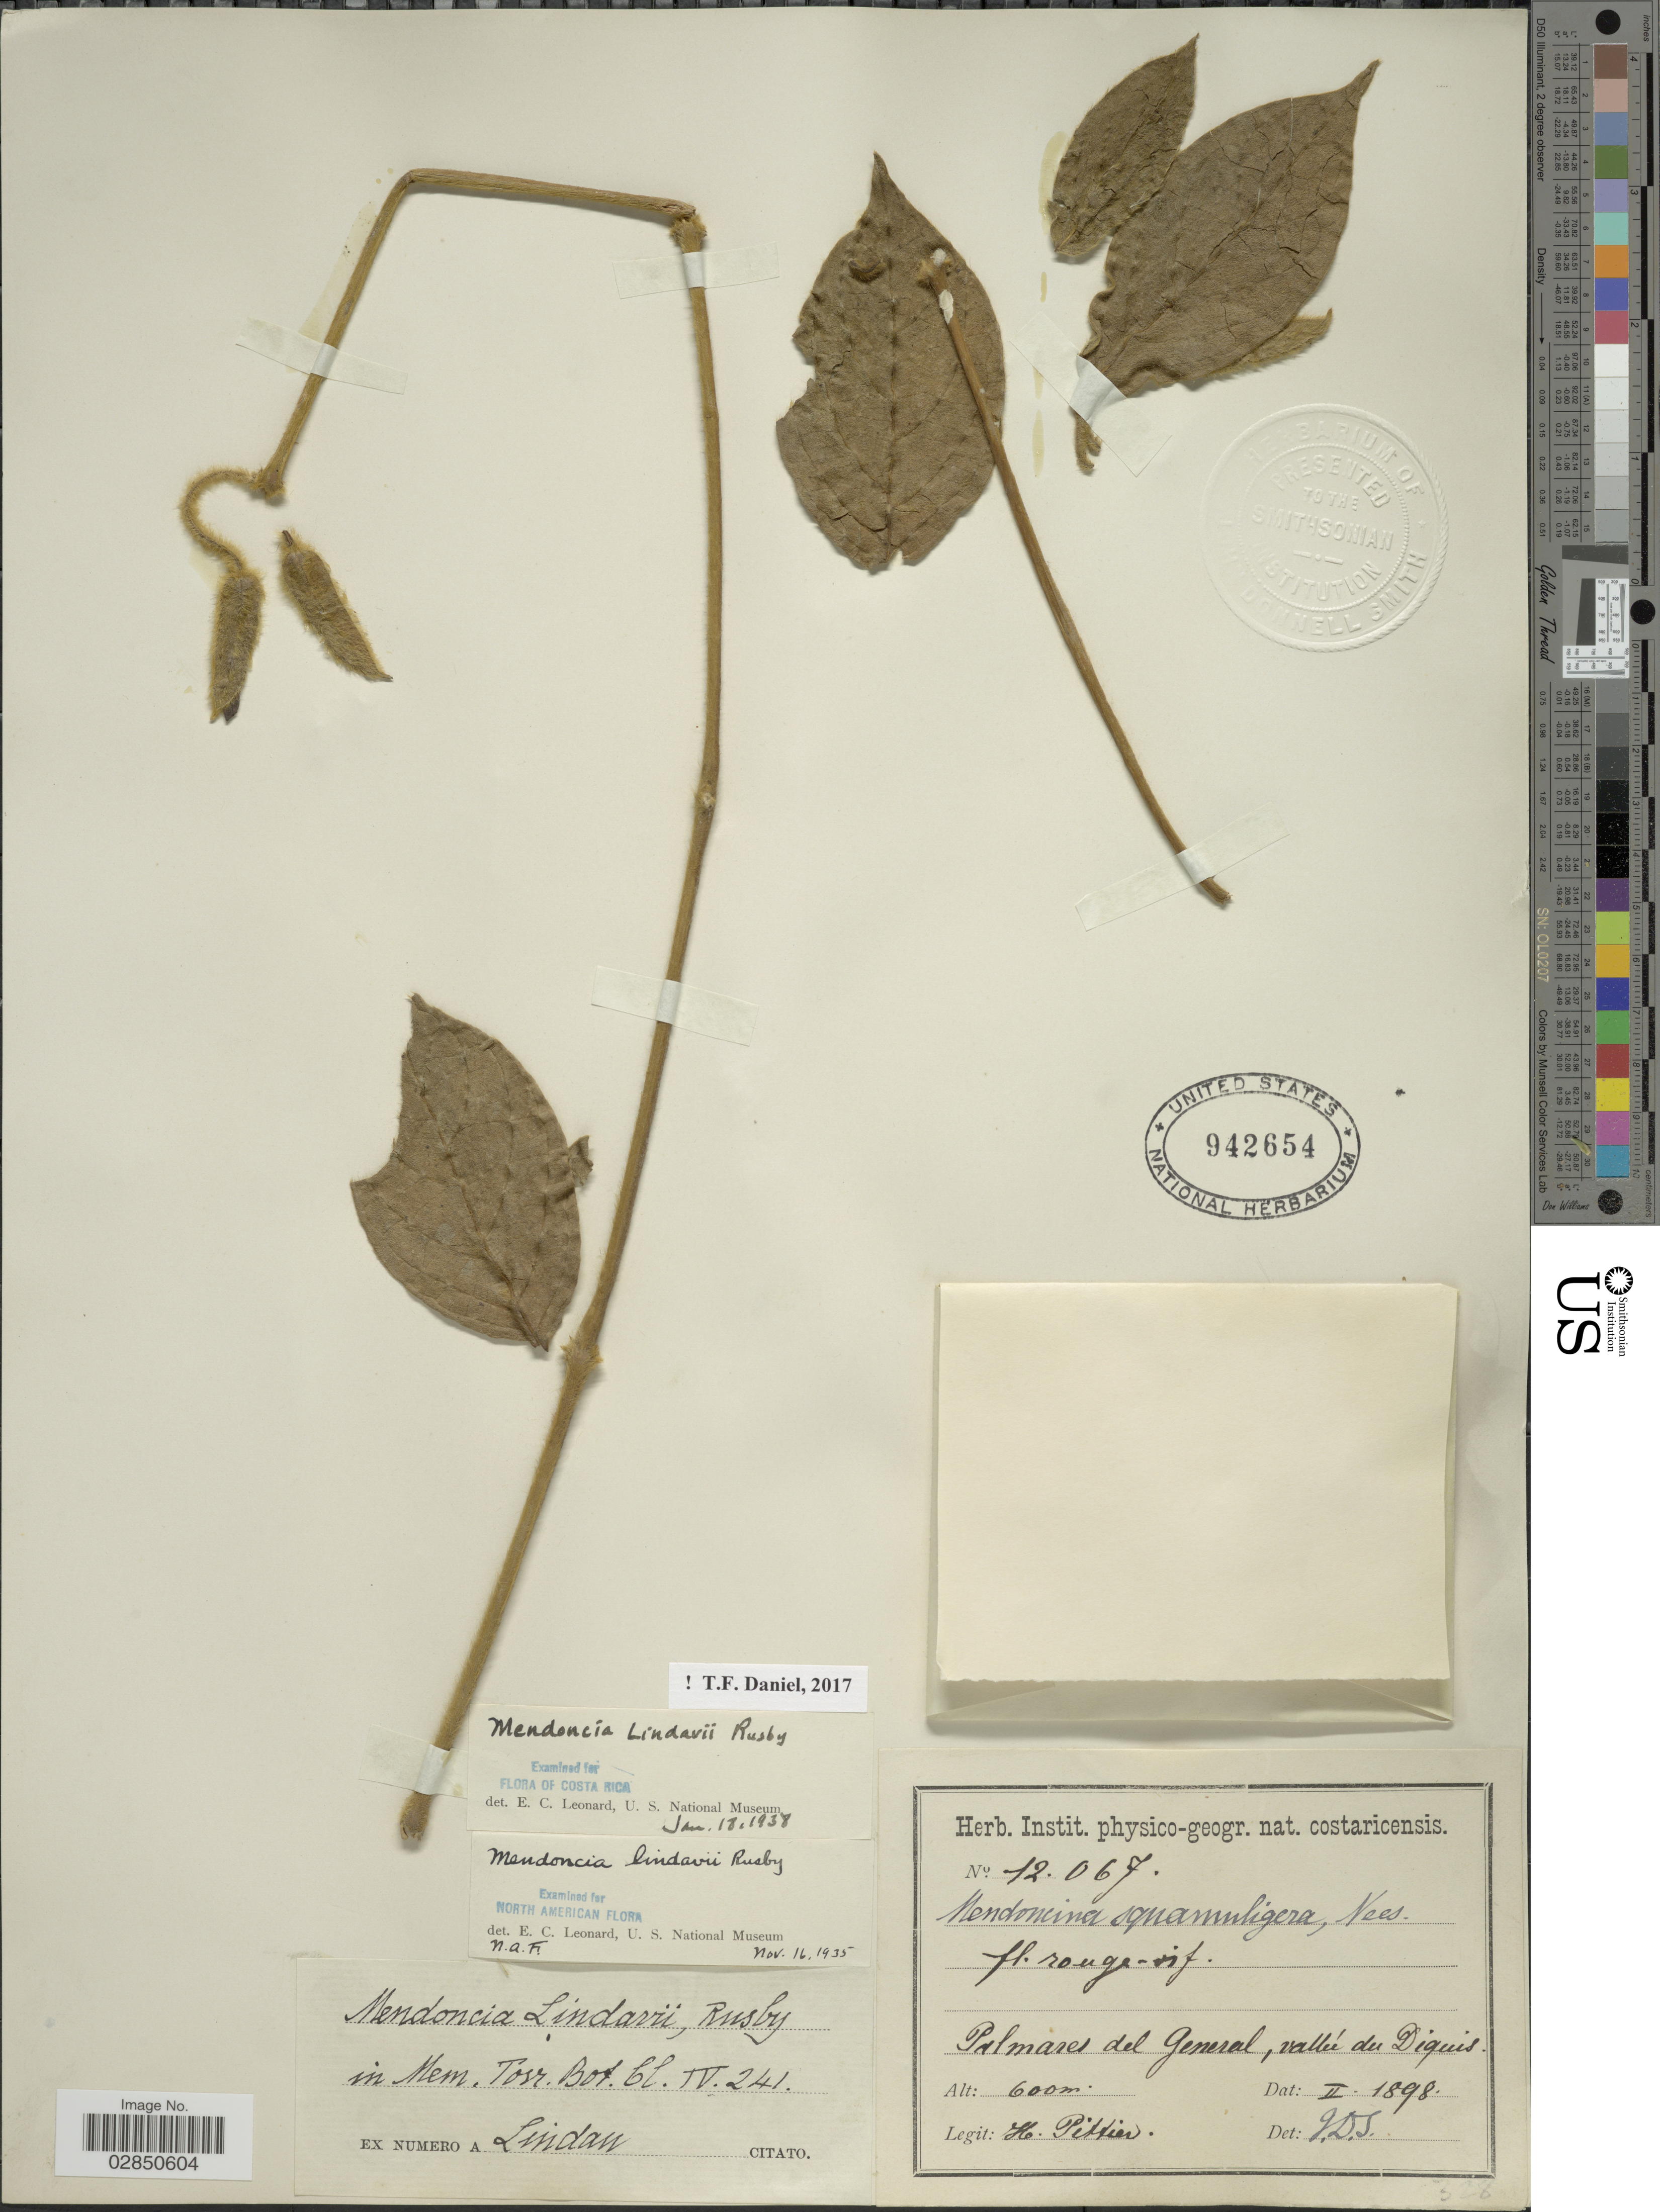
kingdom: Plantae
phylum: Tracheophyta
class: Magnoliopsida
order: Lamiales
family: Acanthaceae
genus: Mendoncia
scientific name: Mendoncia lindavii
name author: Rusby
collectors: H. F. Pittier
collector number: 12067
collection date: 1898-02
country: Costa Rica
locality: Palmares del General, vallée du Diquis.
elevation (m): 600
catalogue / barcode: US 942654